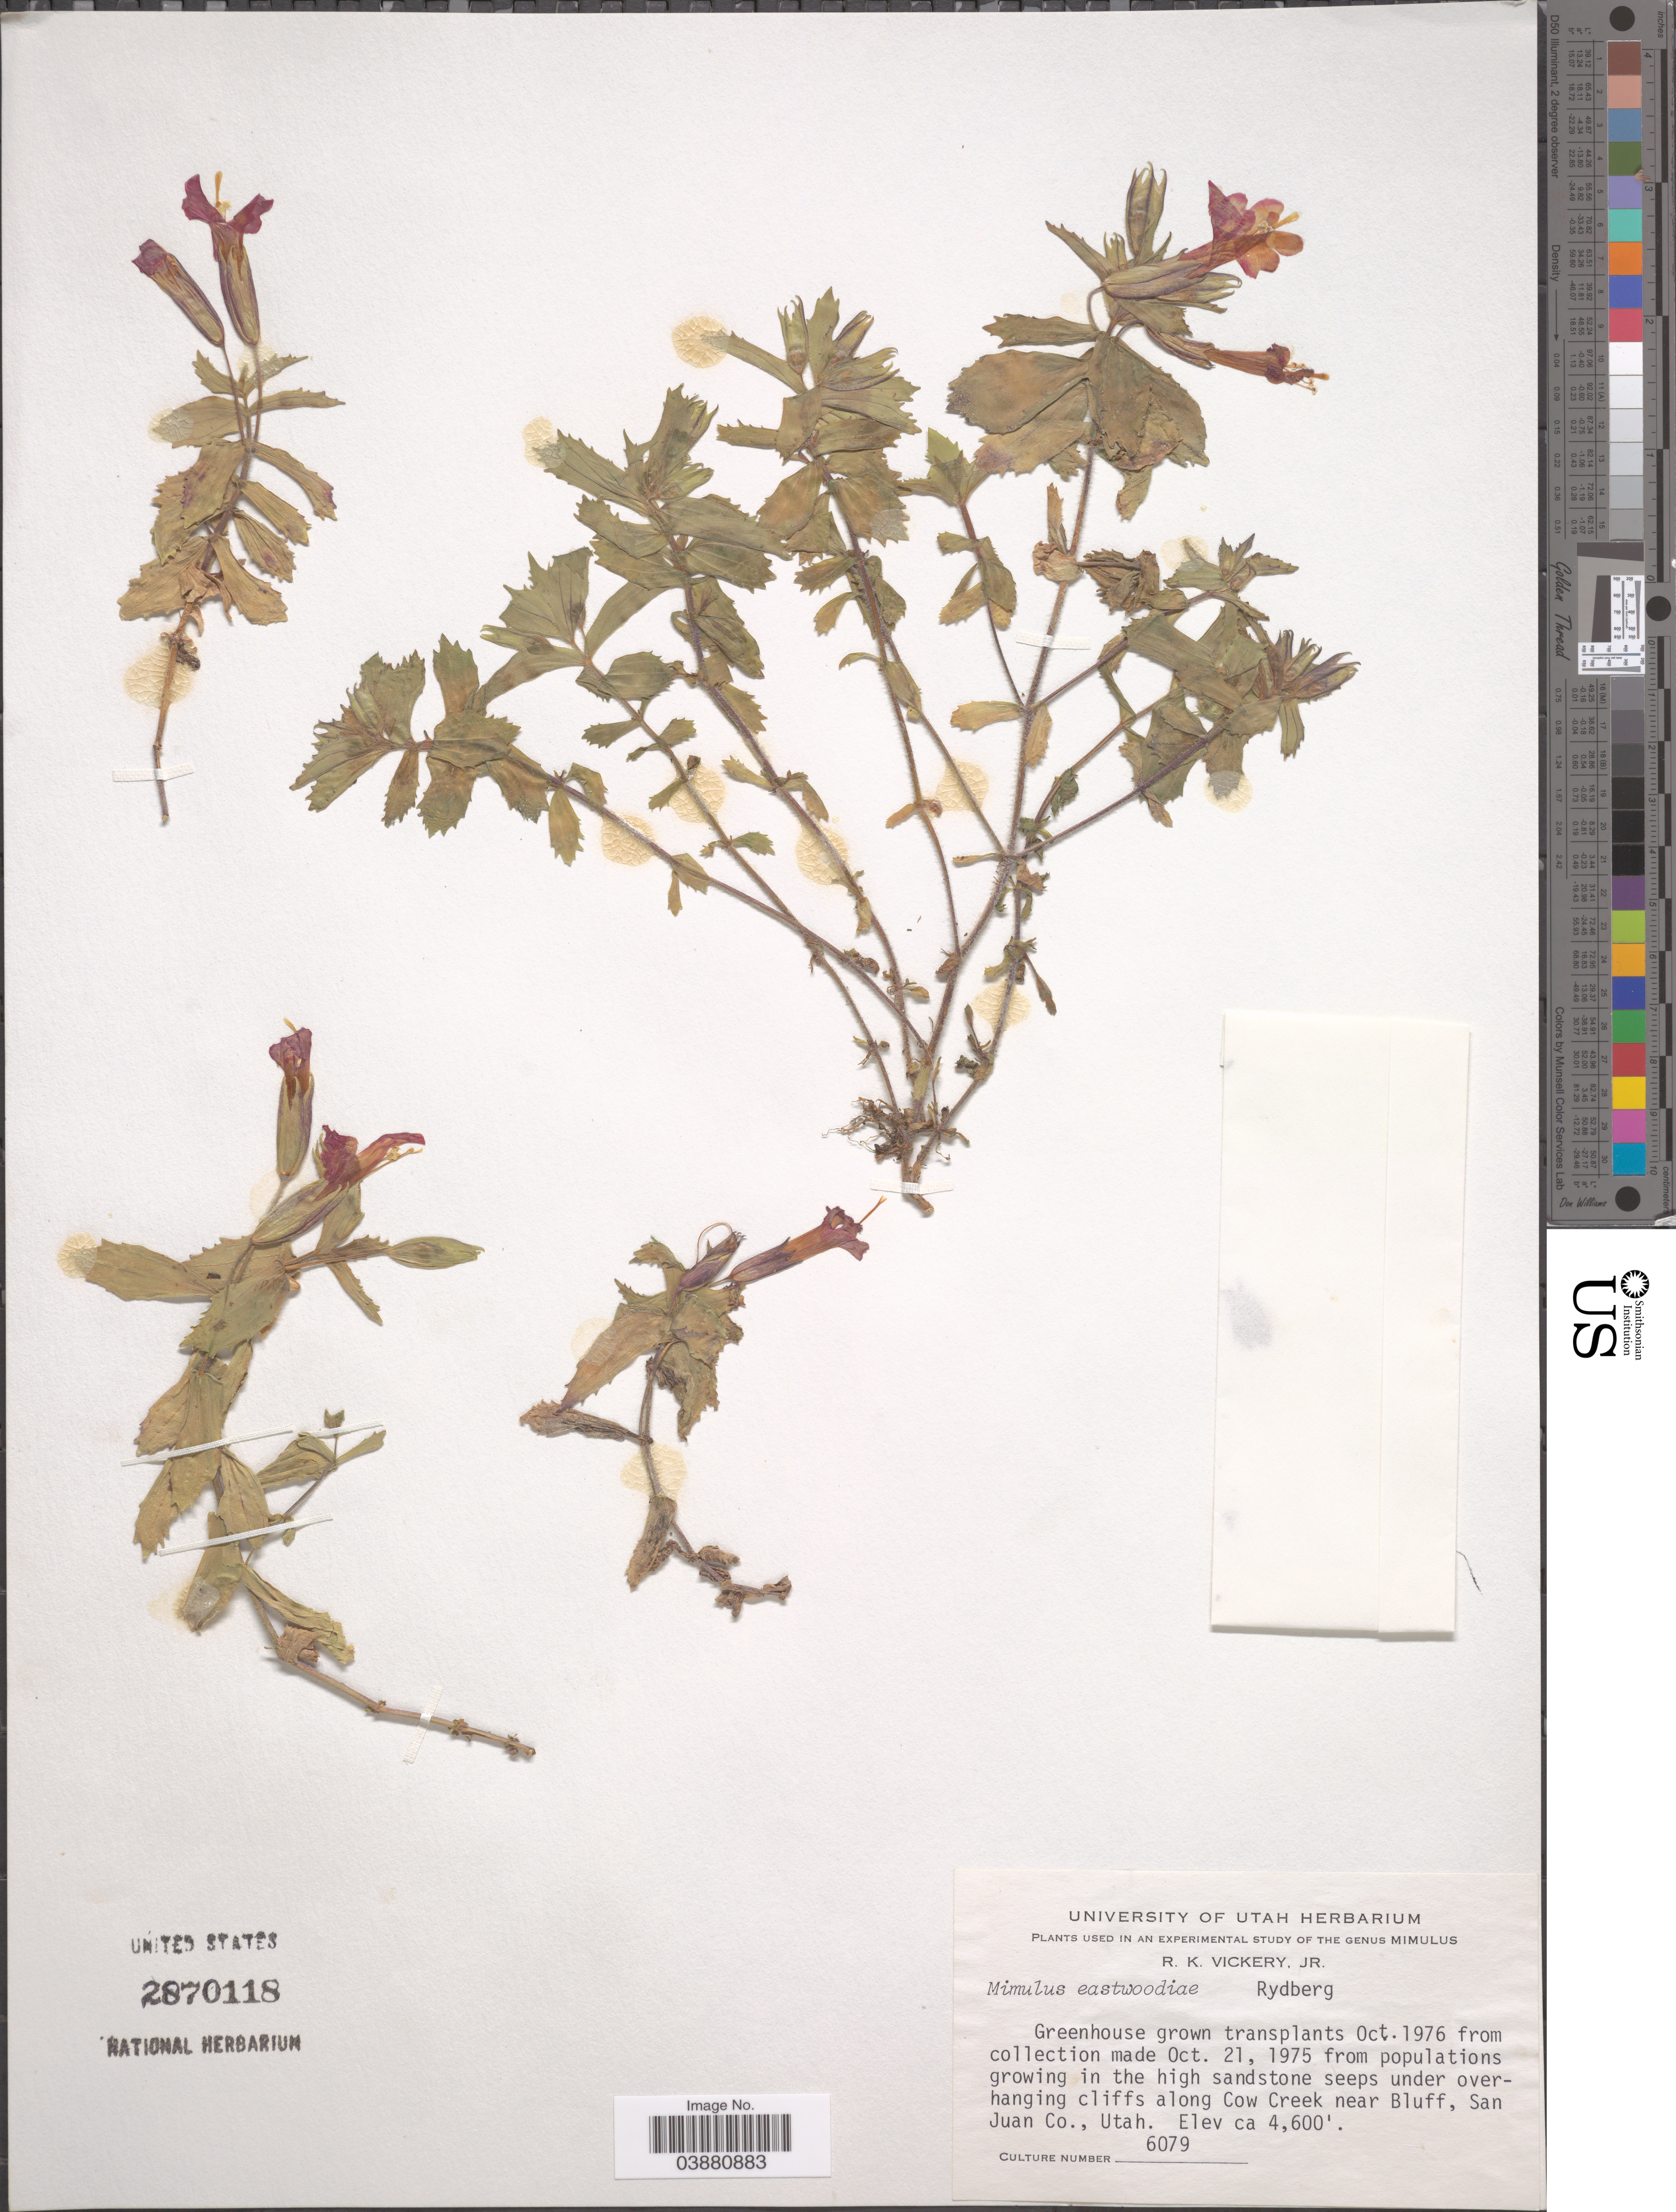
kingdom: Plantae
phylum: Tracheophyta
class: Magnoliopsida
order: Lamiales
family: Phrymaceae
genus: Mimulus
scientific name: Mimulus eastwoodiae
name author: Rydb.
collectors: R. Vickery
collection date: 1976-10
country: United States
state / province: Utah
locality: Greenhouse grown transplants.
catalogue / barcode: US 2870118